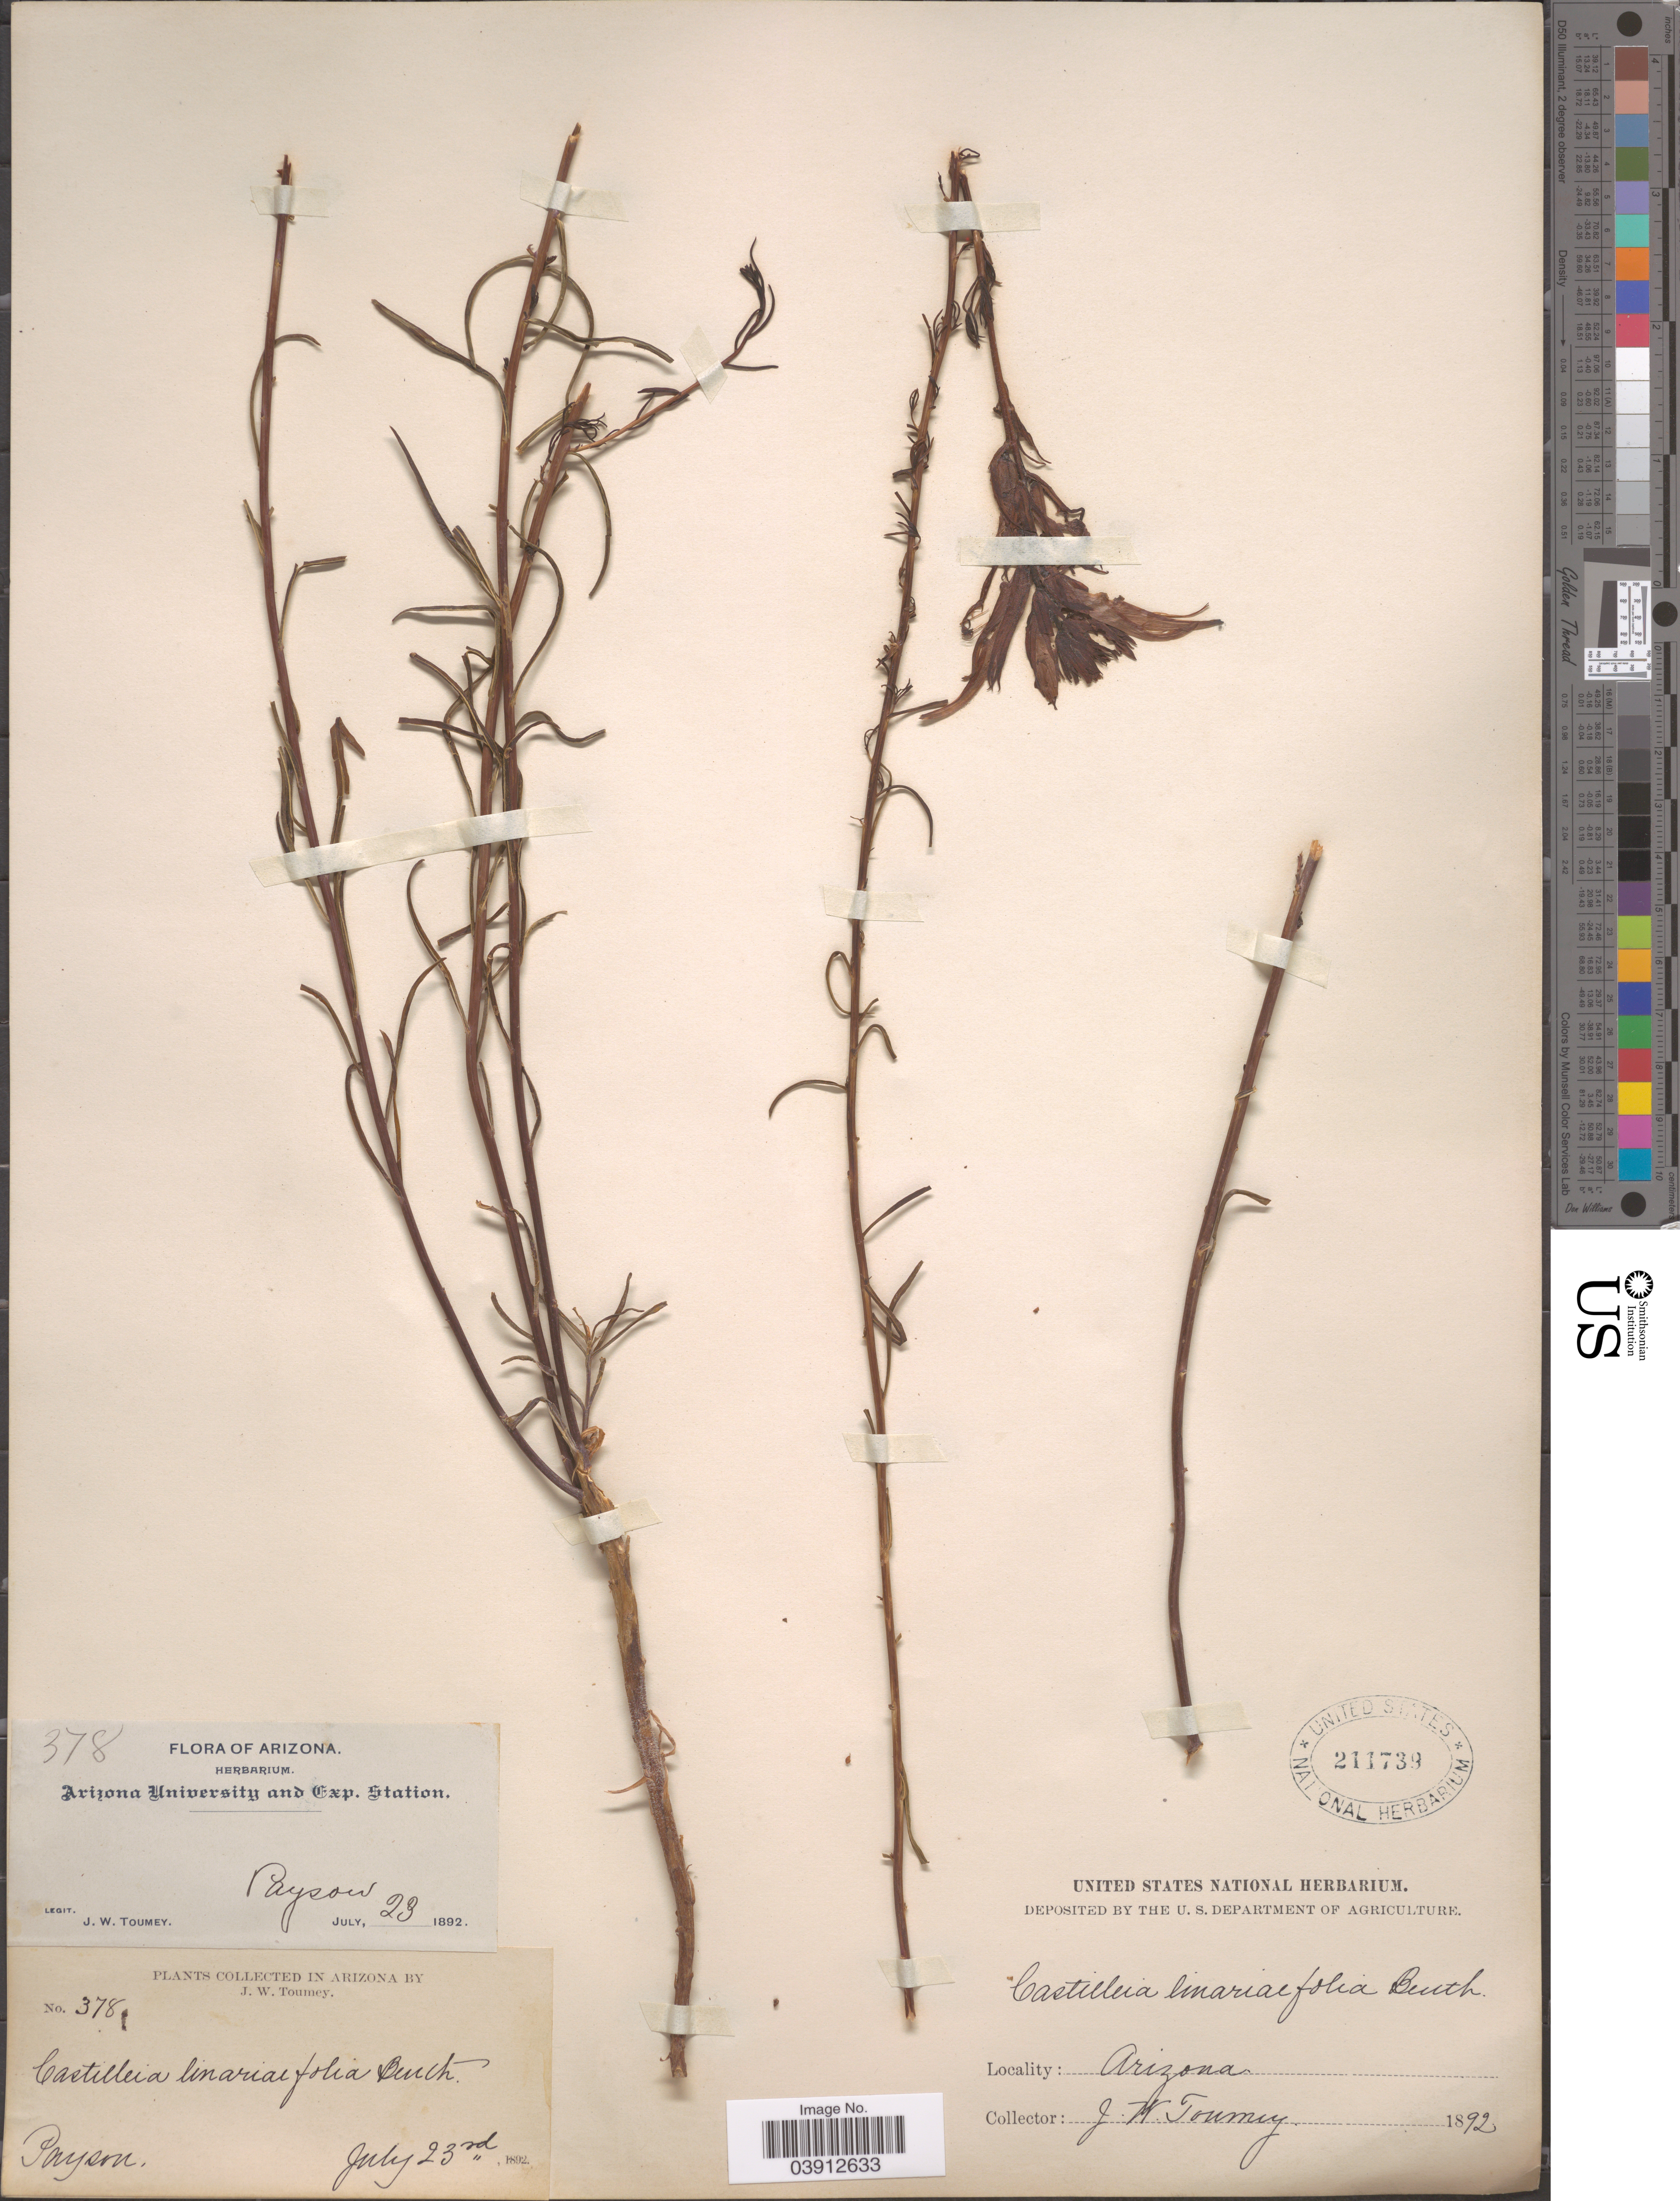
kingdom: Plantae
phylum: Tracheophyta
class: Magnoliopsida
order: Lamiales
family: Orobanchaceae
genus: Castilleja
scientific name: Castilleja linariifolia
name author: Benth.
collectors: J. W. Toumey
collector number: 378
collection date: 1892-07-23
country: United States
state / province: Arizona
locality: Payson.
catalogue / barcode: US 211739